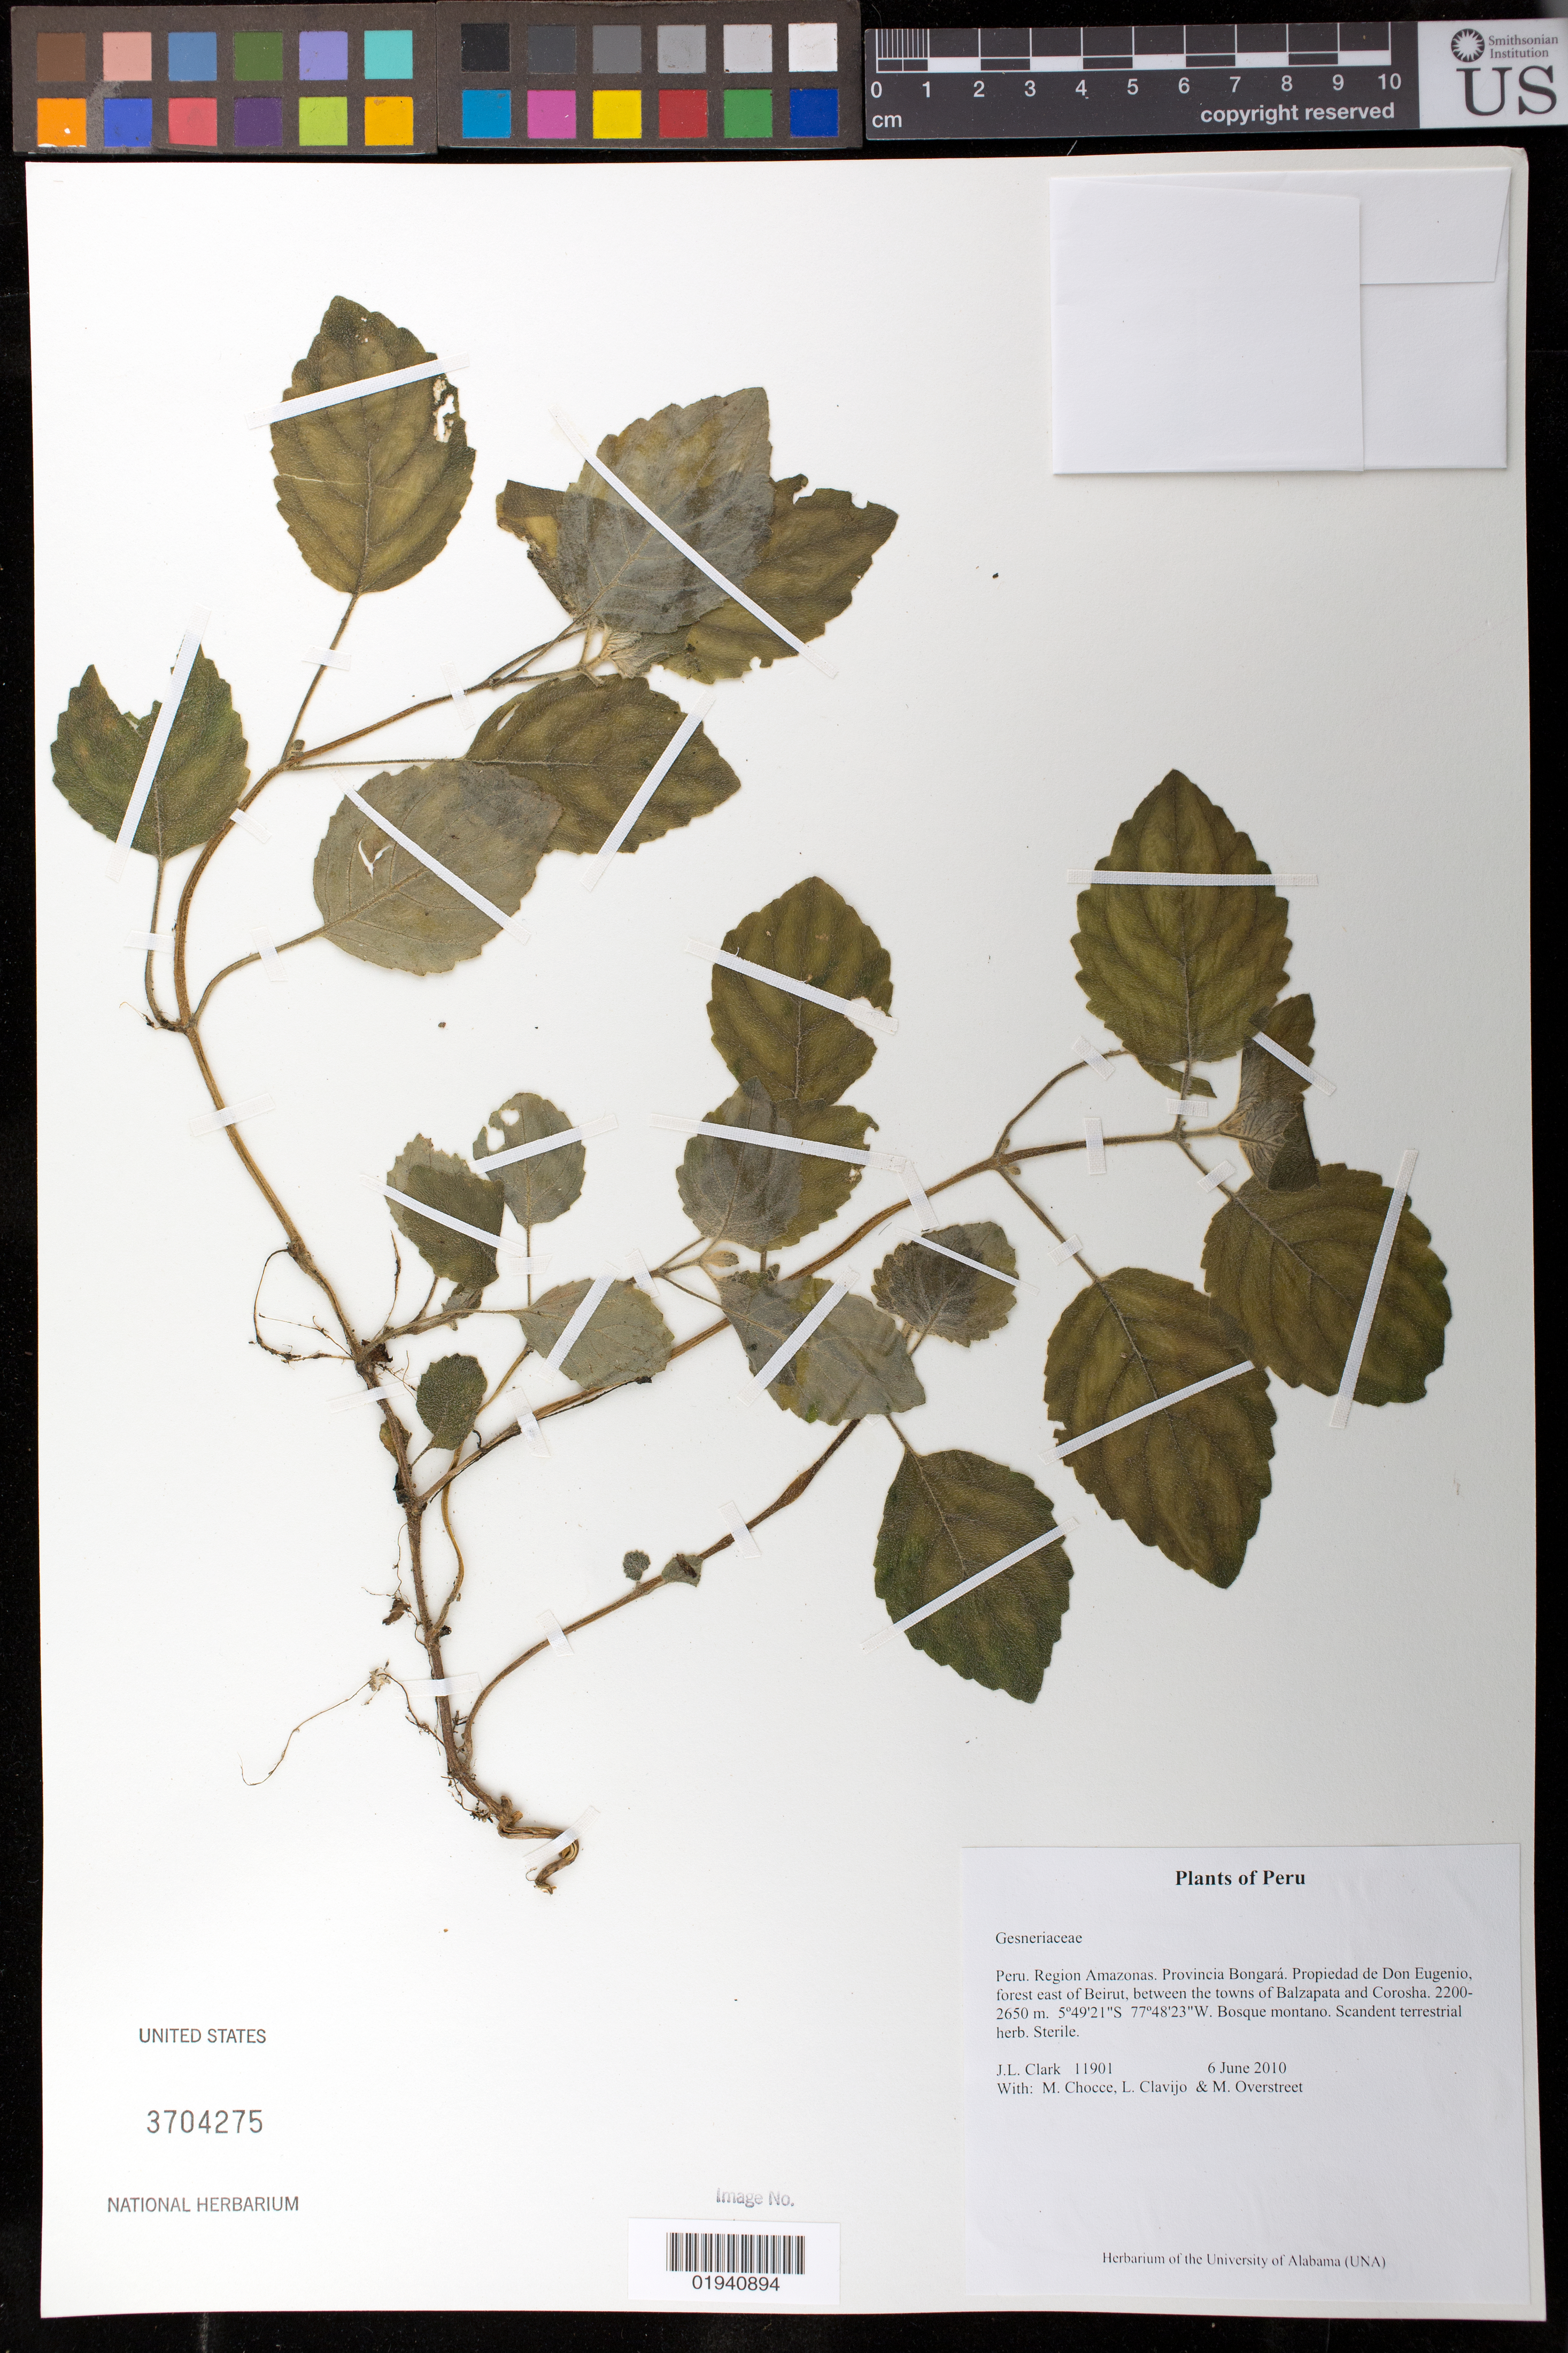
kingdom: Plantae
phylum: Tracheophyta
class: Magnoliopsida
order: Lamiales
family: Gesneriaceae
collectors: J. L. Clark, M. Chocce, L. Clavijo & M. Overstreet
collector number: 11901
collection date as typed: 06 Jun 2010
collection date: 2010-06-06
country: Peru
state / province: Amazonas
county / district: Bongará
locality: Region Amazonas, propiedad de Don Eugenio, forest east of Beirut, between the towns of Balzapata and Corosha.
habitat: Bosque montano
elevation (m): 2200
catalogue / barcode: US 3704275